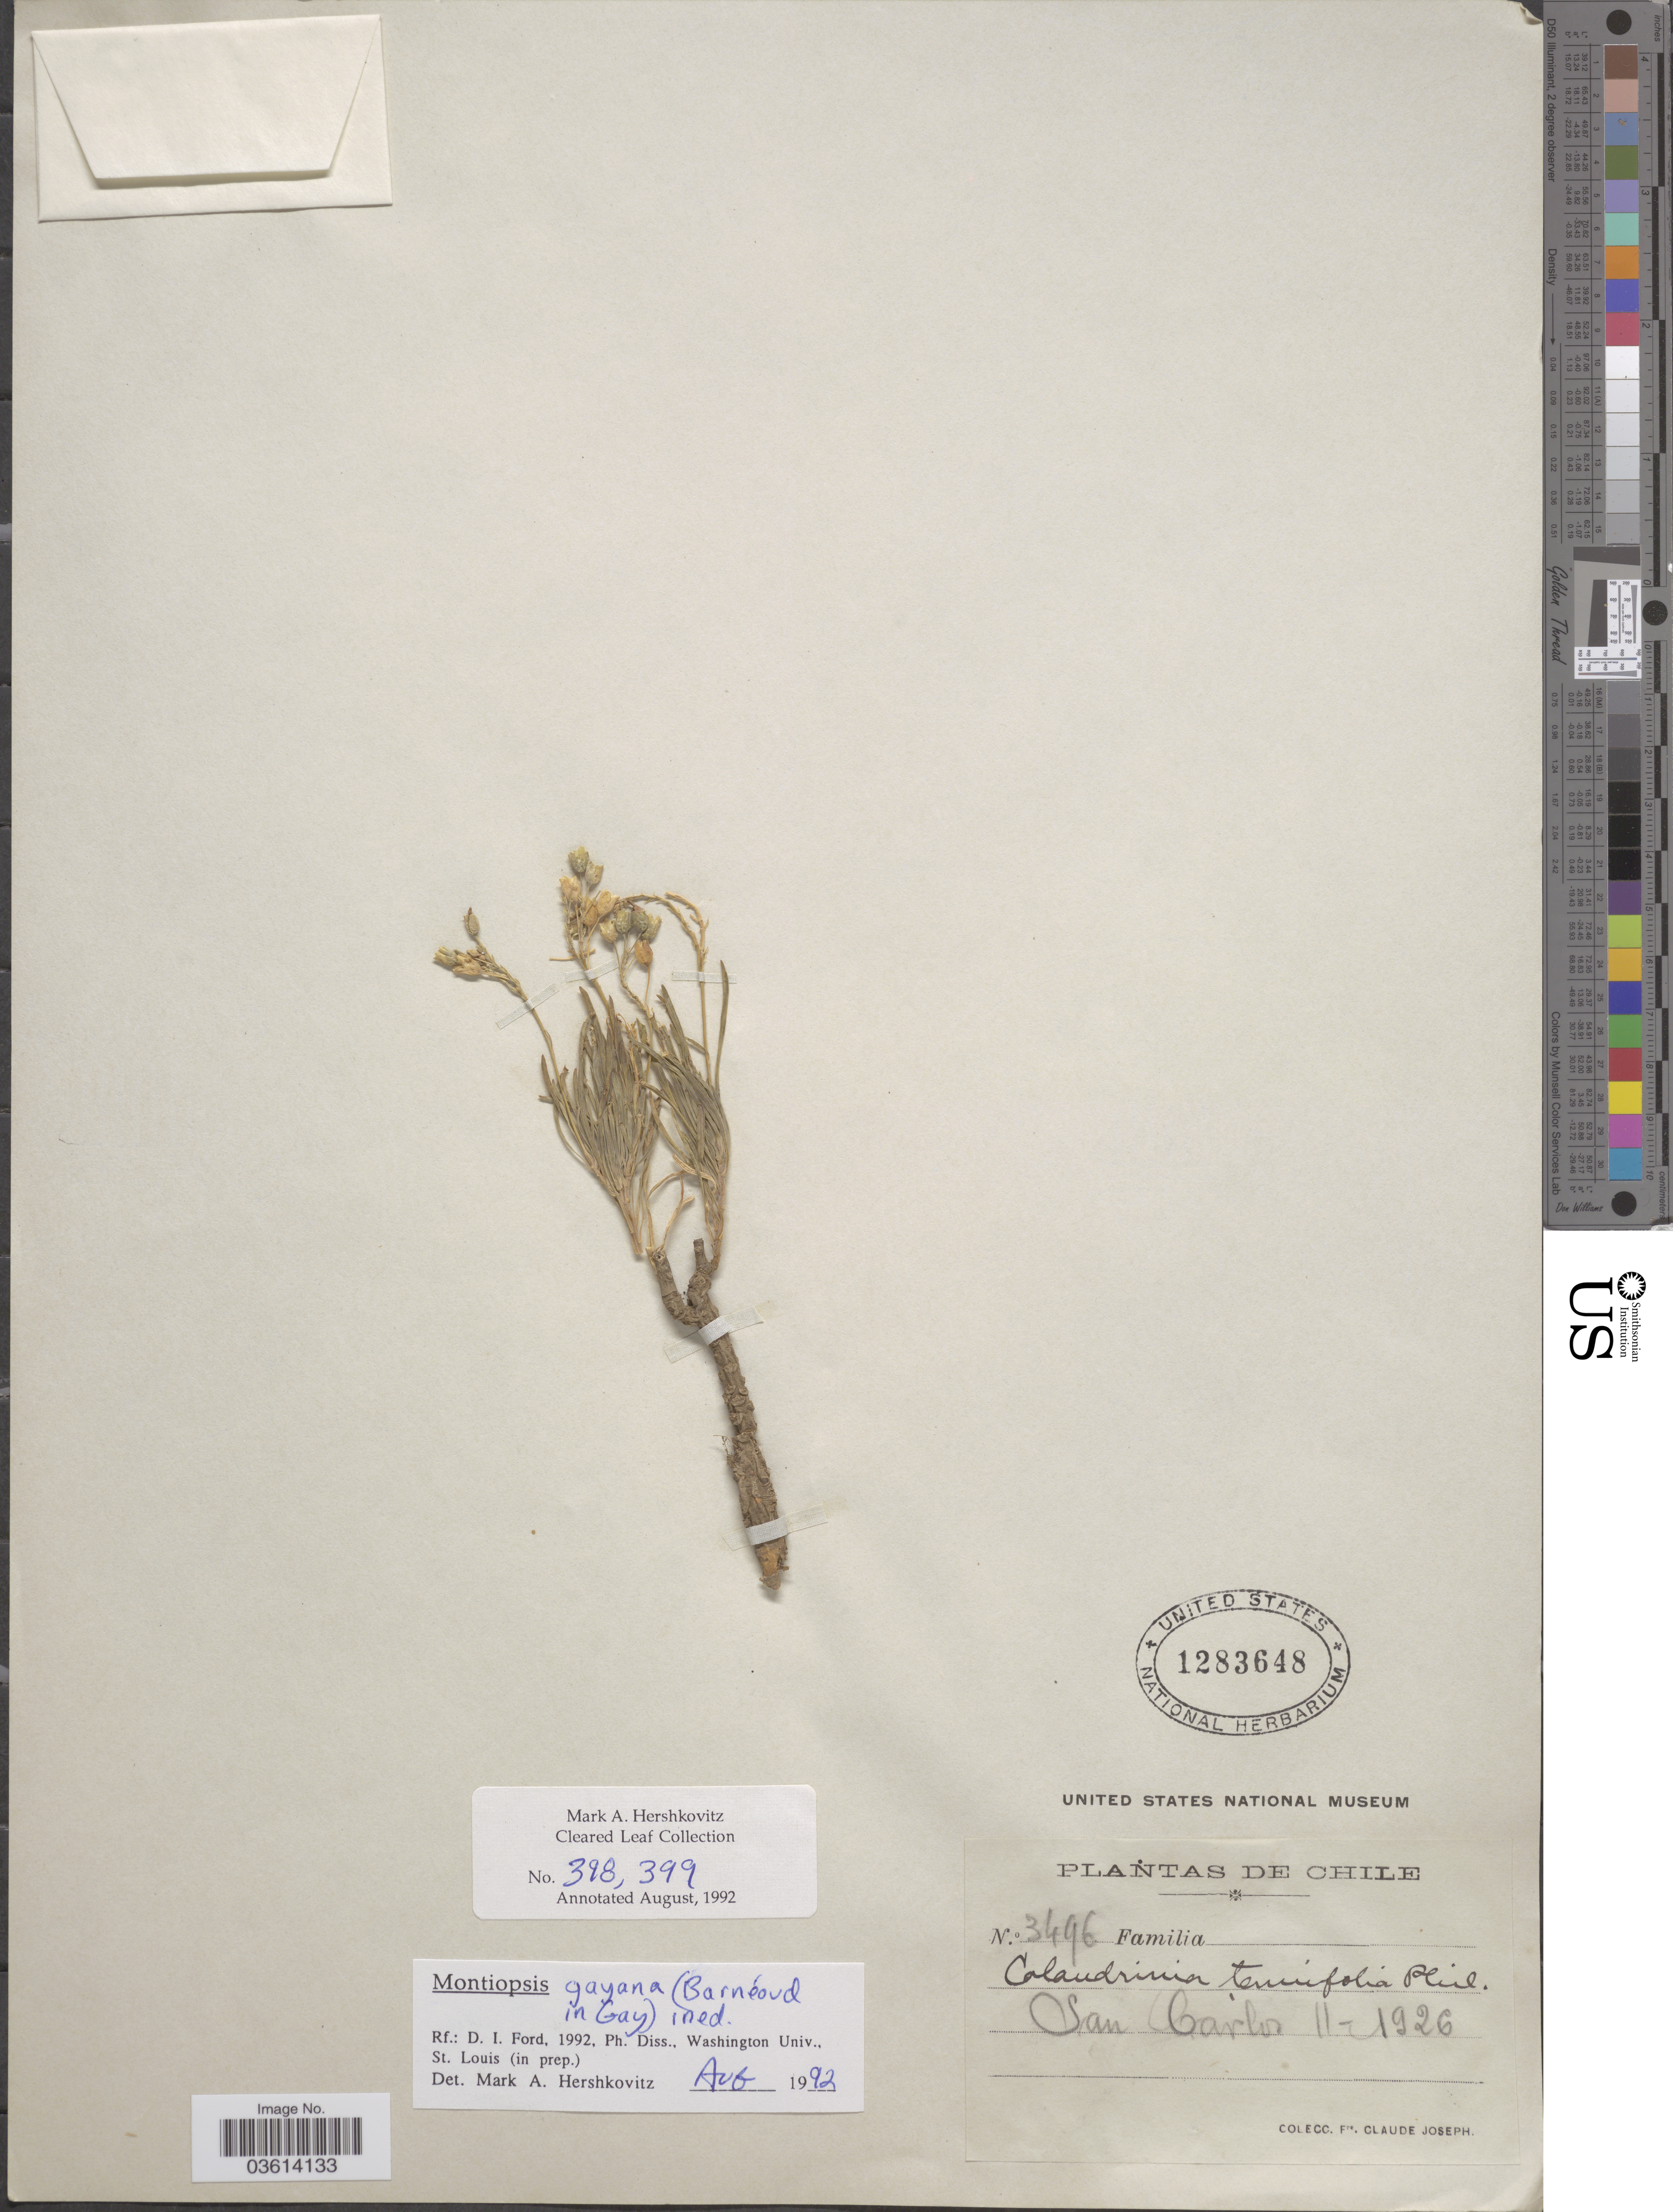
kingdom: Plantae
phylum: Tracheophyta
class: Magnoliopsida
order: Caryophyllales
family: Montiaceae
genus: Montiopsis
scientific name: Montiopsis gayana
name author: (Barnéoud) D.I. Ford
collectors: Bro. Claude-Joseph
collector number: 3496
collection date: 1926-02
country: Chile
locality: San Carlos.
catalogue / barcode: US 1283648